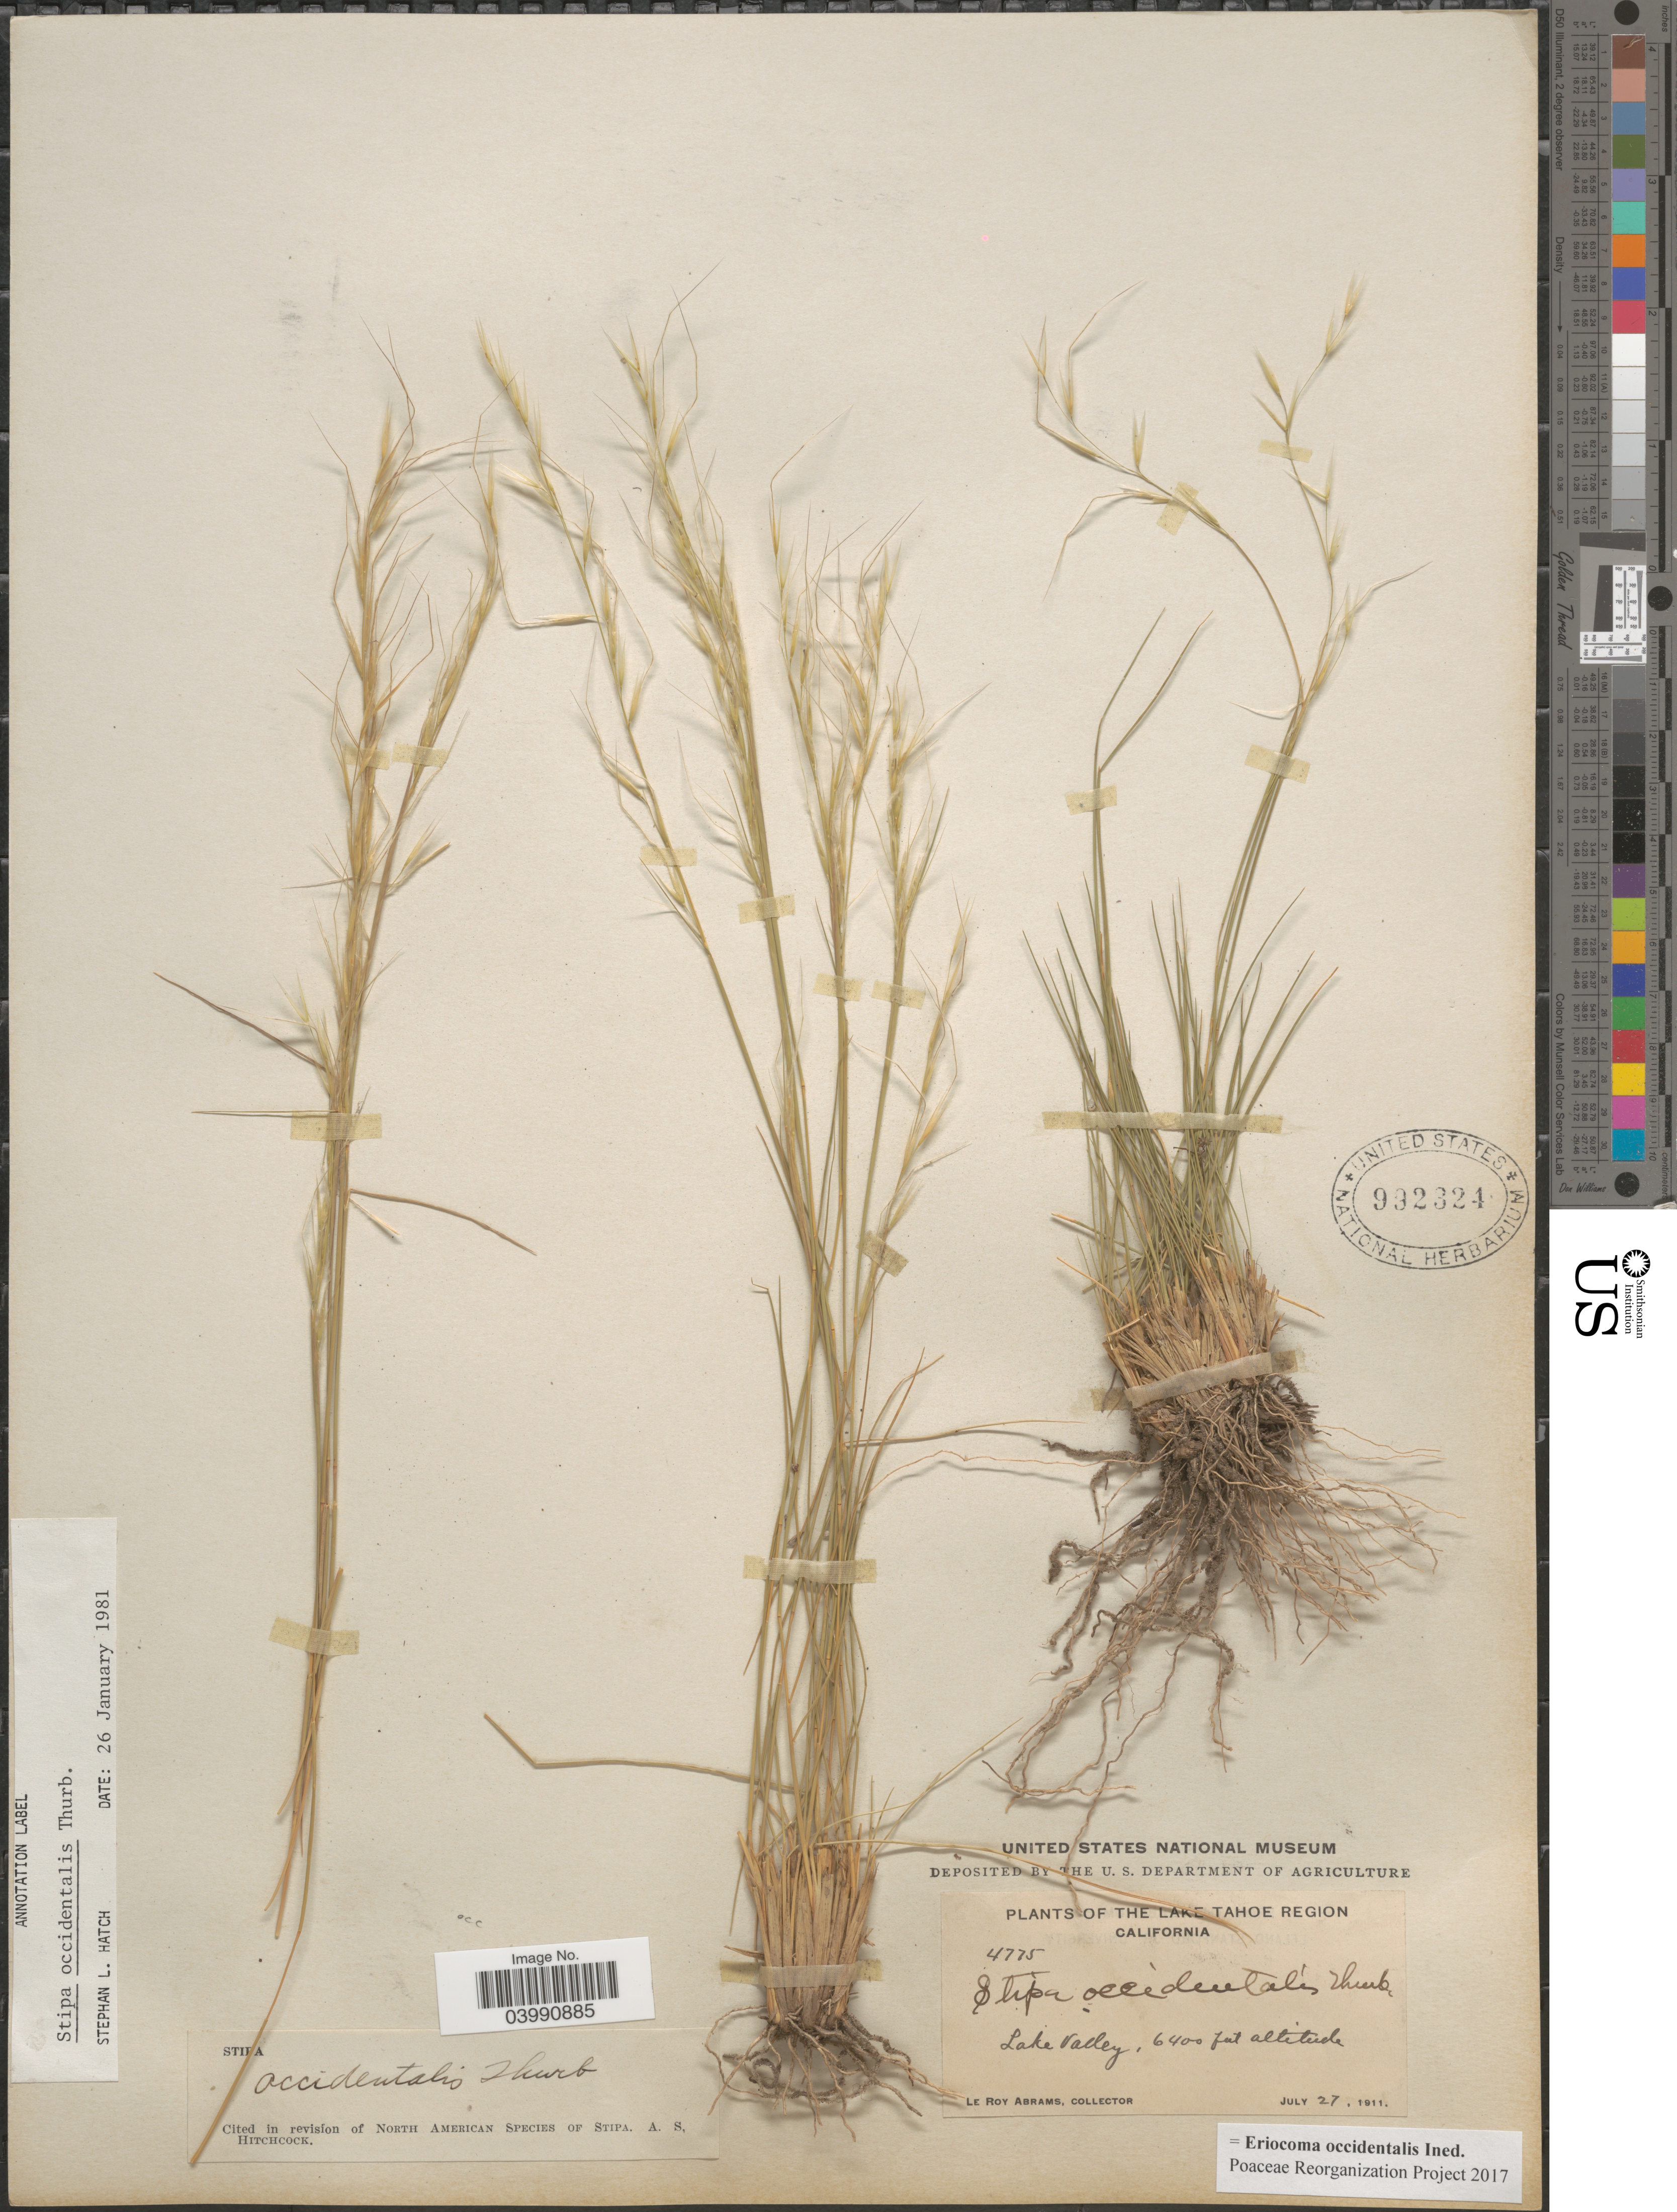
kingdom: Plantae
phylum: Tracheophyta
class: Liliopsida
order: Poales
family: Poaceae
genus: Eriocoma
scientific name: Eriocoma occidentalis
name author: (Thurb. ex S. Watson) Romasch.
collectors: L. Abrams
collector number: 4775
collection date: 1911-07-27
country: United States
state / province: California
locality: The Lake Tahoe Region. Lake Valley.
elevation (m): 1951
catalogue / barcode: US 992324